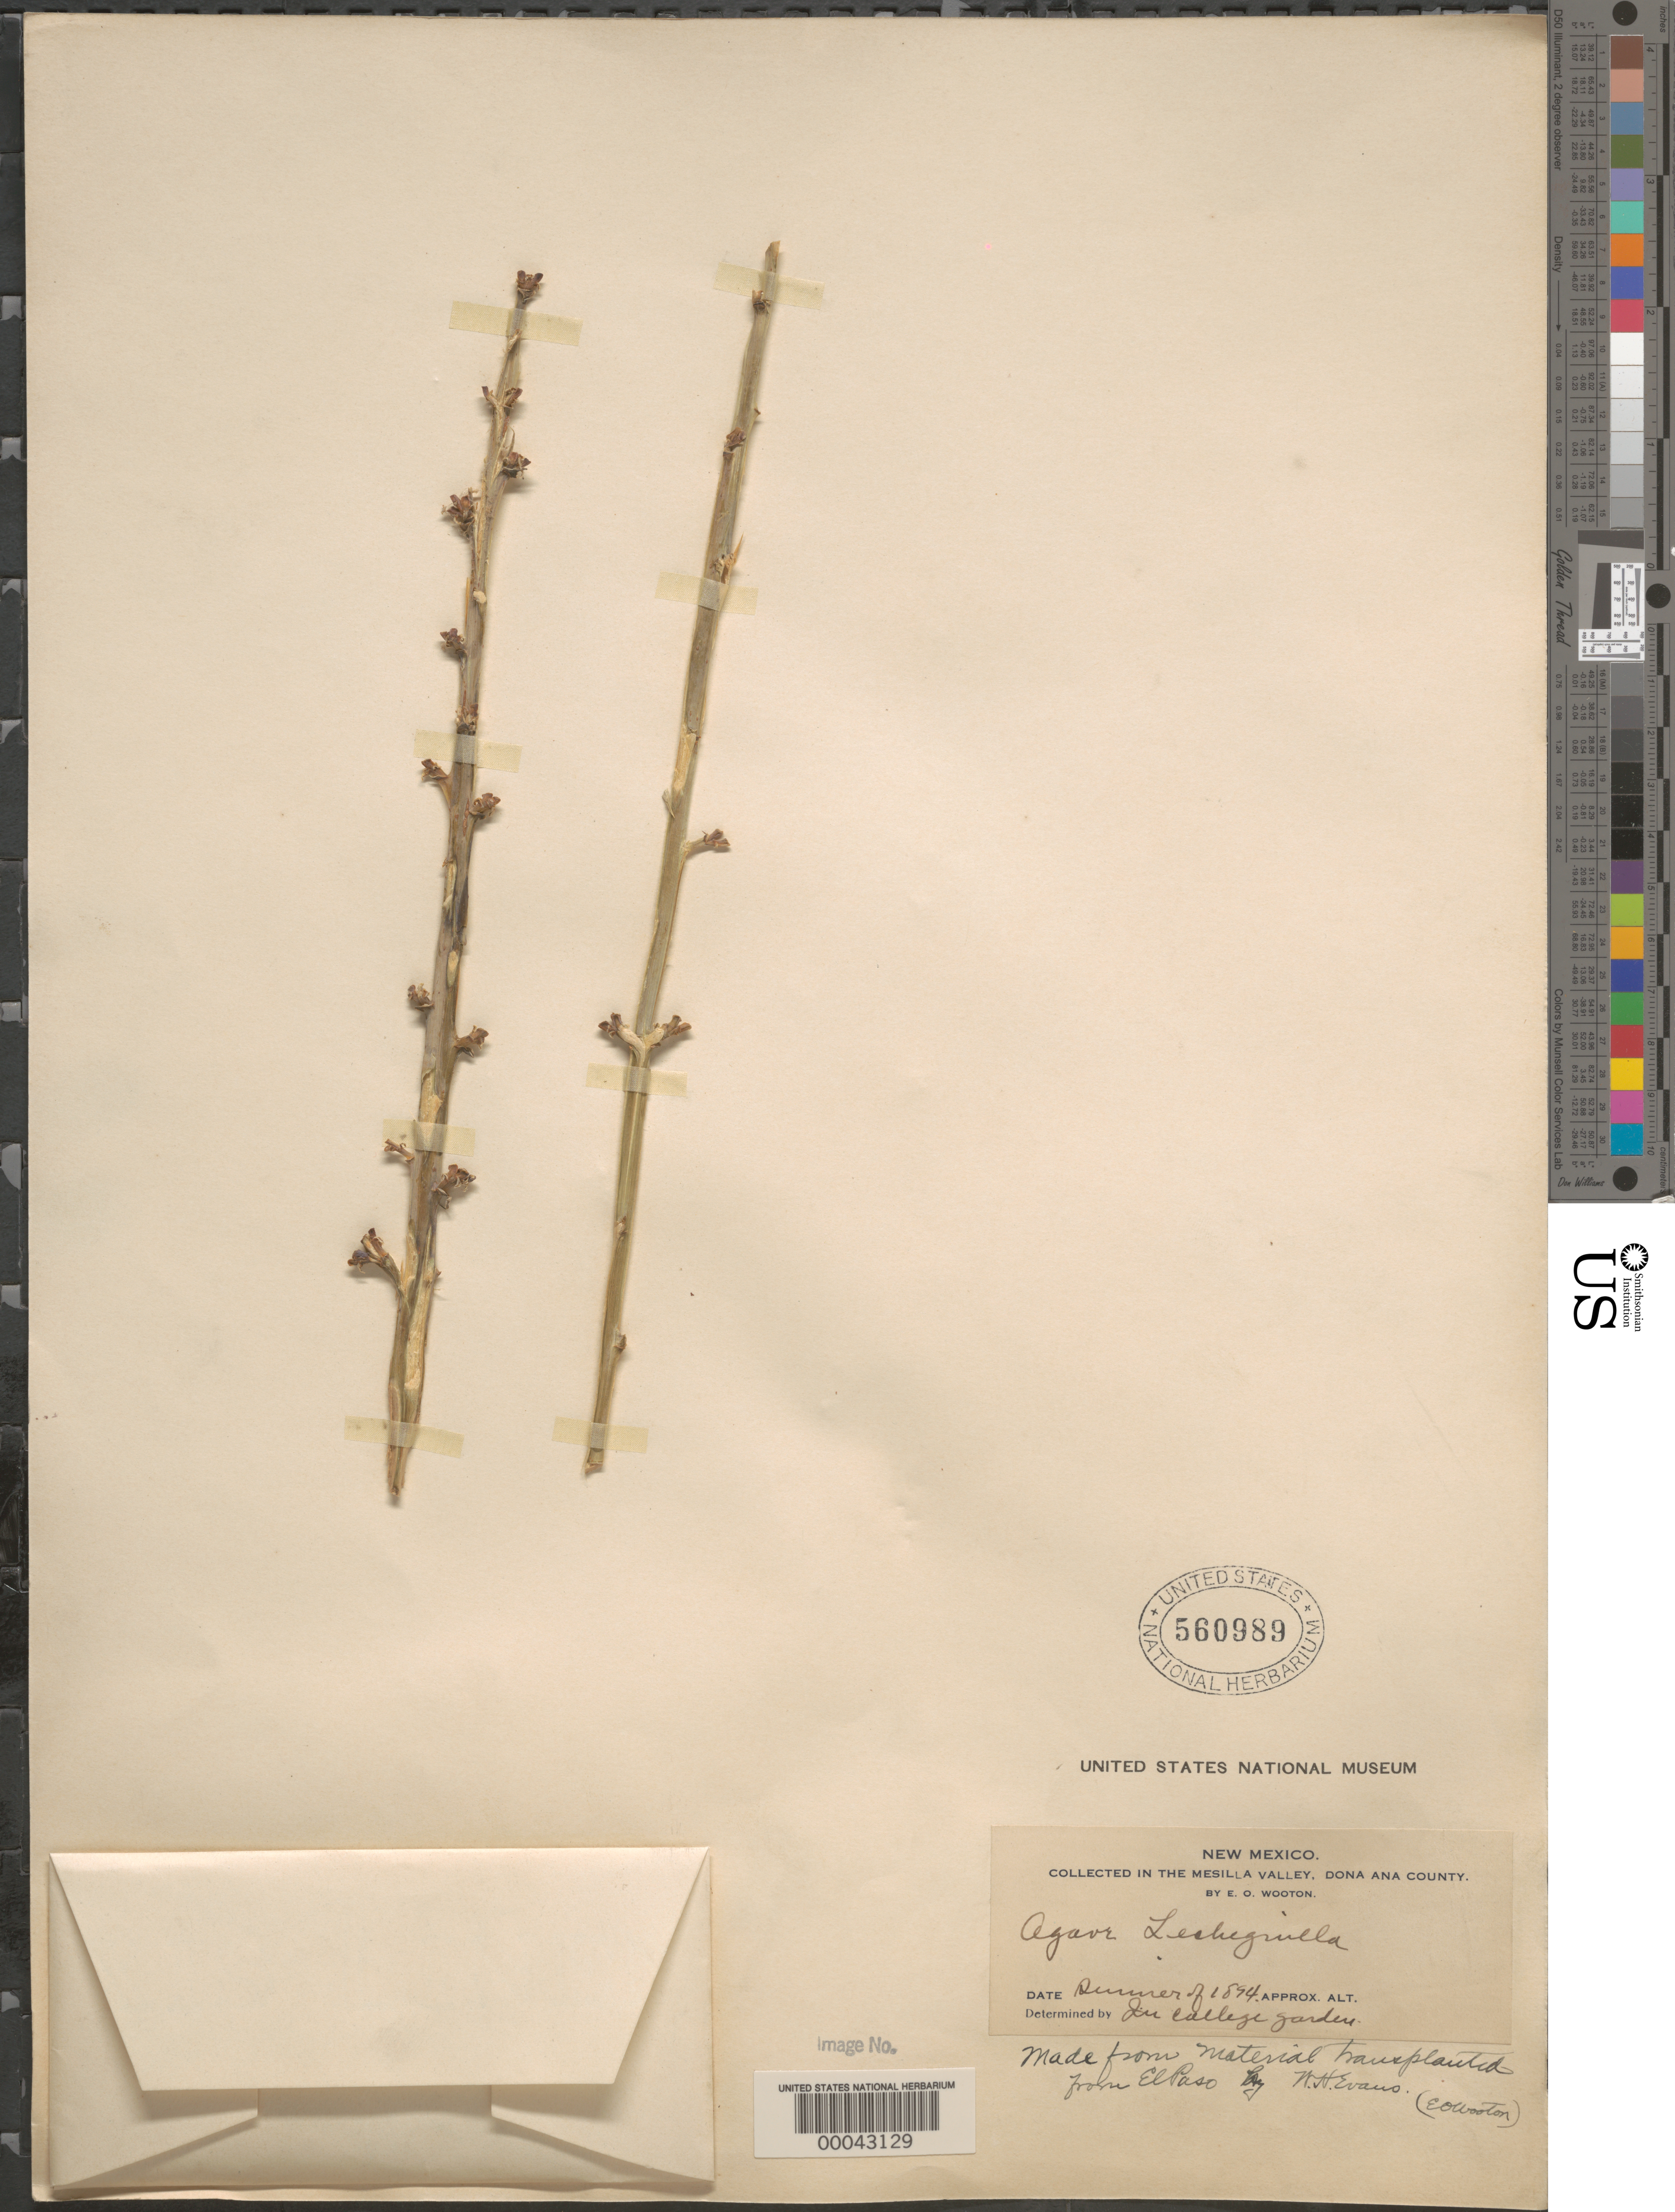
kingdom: Plantae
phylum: Tracheophyta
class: Liliopsida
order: Asparagales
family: Asparagaceae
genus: Agave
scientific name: Agave lechuguilla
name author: Torr.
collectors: E. O. Wooton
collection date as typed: Summer of 1894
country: United States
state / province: New Mexico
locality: In the Mesilla Valley, Dona Ana County. In college garden.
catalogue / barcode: US 560989